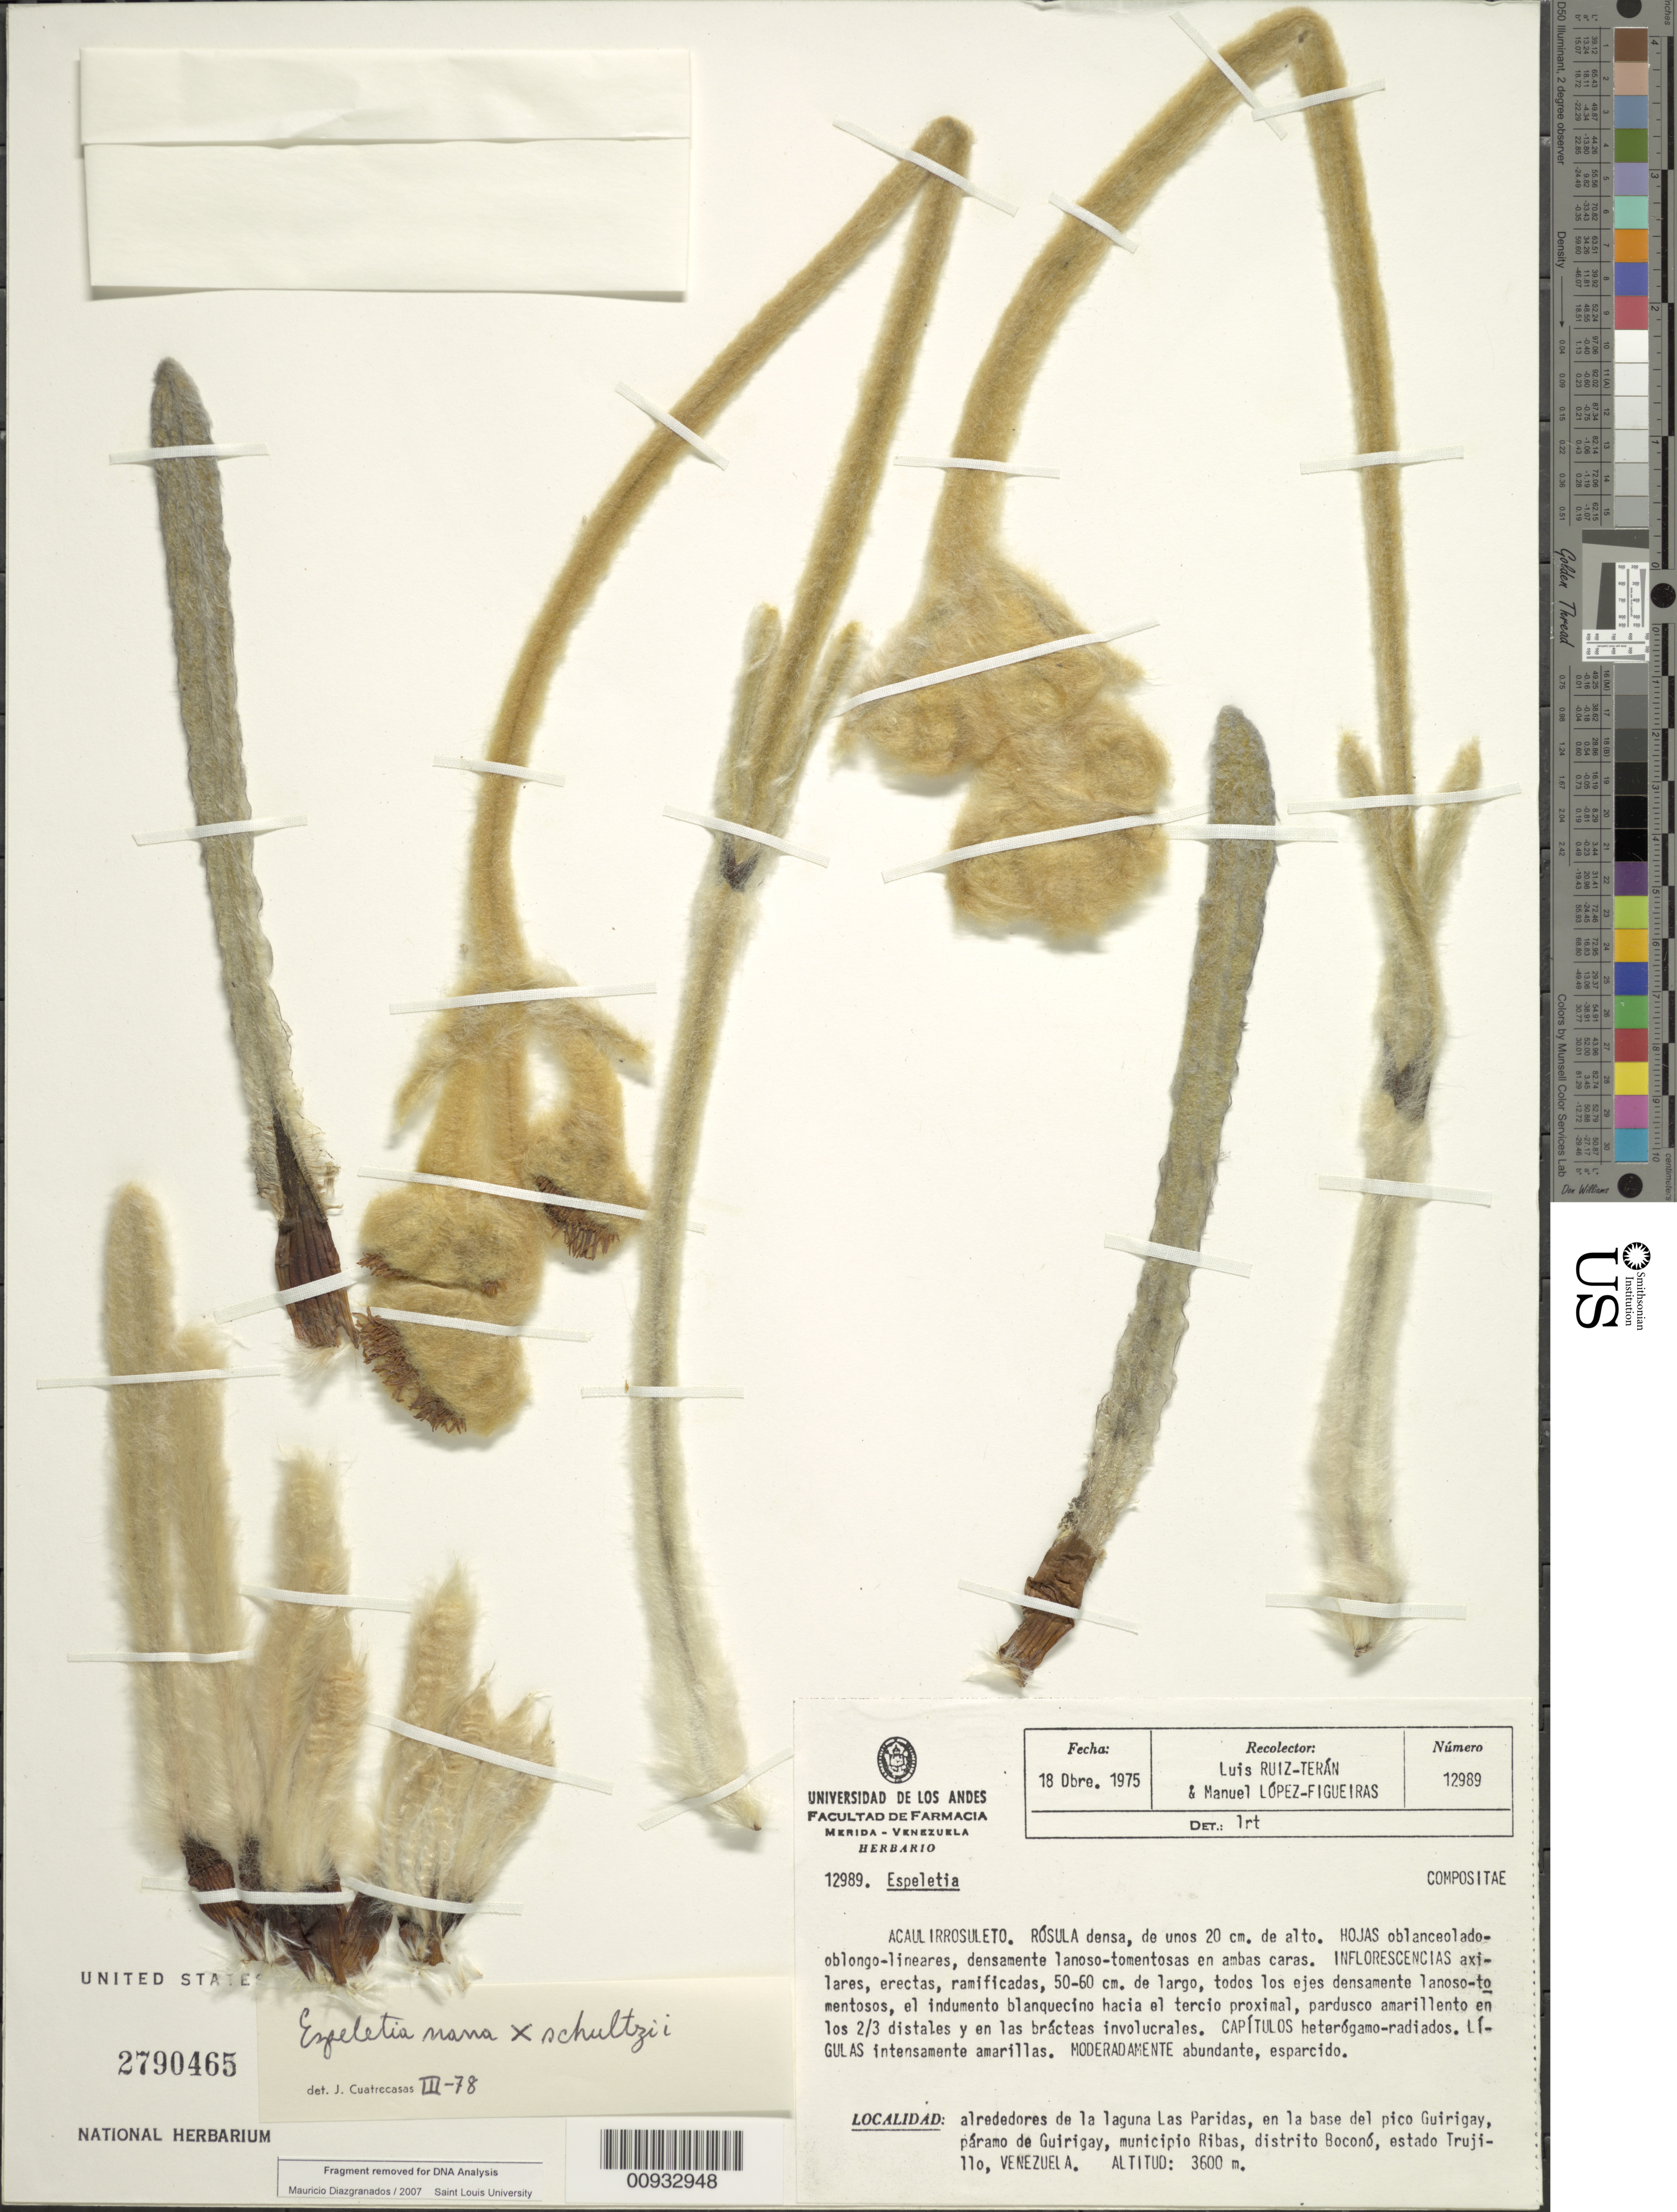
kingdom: Plantae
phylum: Tracheophyta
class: Magnoliopsida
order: Asterales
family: Asteraceae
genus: Espeletia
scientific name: Espeletia nana x E. schultzii Wedd.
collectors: L. E. Ruíz-Terán & M. López Figueiras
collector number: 12989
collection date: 1975-10-18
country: Venezuela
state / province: Trujillo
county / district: Boconó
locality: Páramo de Guirigay. Alrededores de la Laguna Las Paridas, en la base del pico Guirigay. Cerca de la frontera entre Boconó y Ribas.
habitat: Moderadamente abundante, esparcido.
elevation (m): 3600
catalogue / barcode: US 2790465